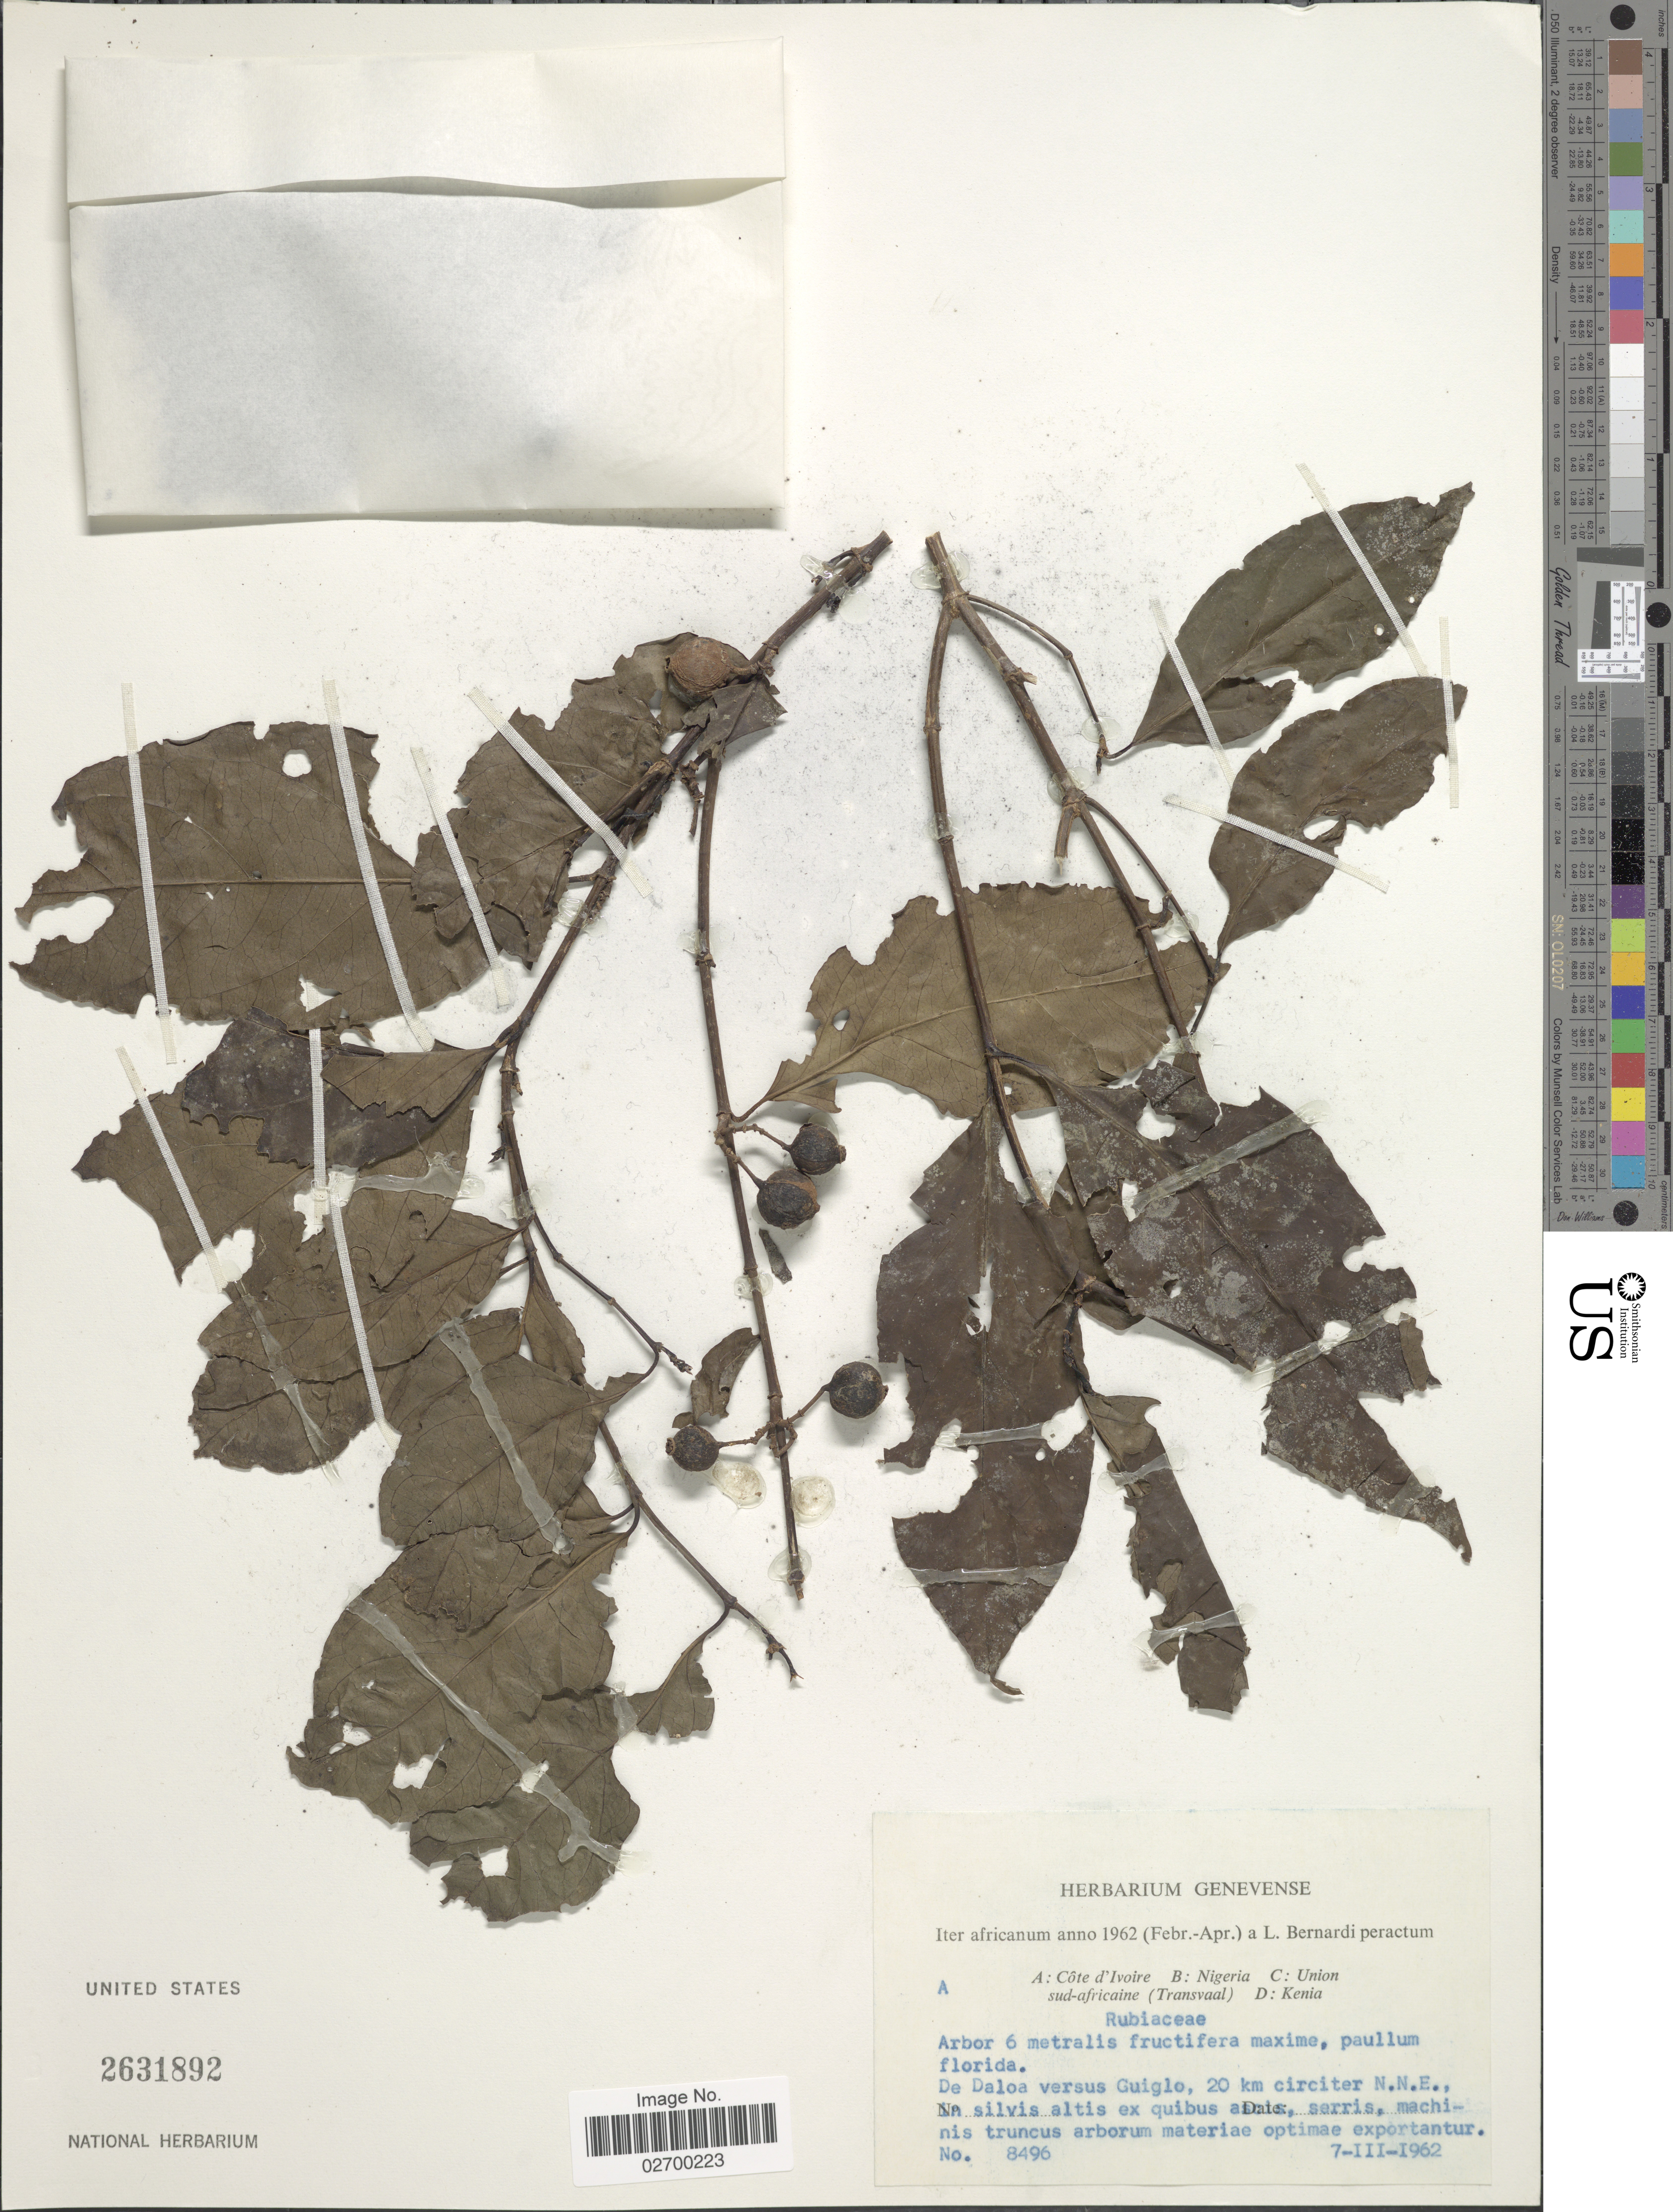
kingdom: Plantae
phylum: Tracheophyta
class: Magnoliopsida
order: Gentianales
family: Rubiaceae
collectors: L. Bernardi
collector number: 8496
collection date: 1962-03-07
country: Ivory Coast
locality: Cote d'Ivoire. De Daloa versus Guiglo, 20 km circiter N.N.E.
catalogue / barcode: US 2631892